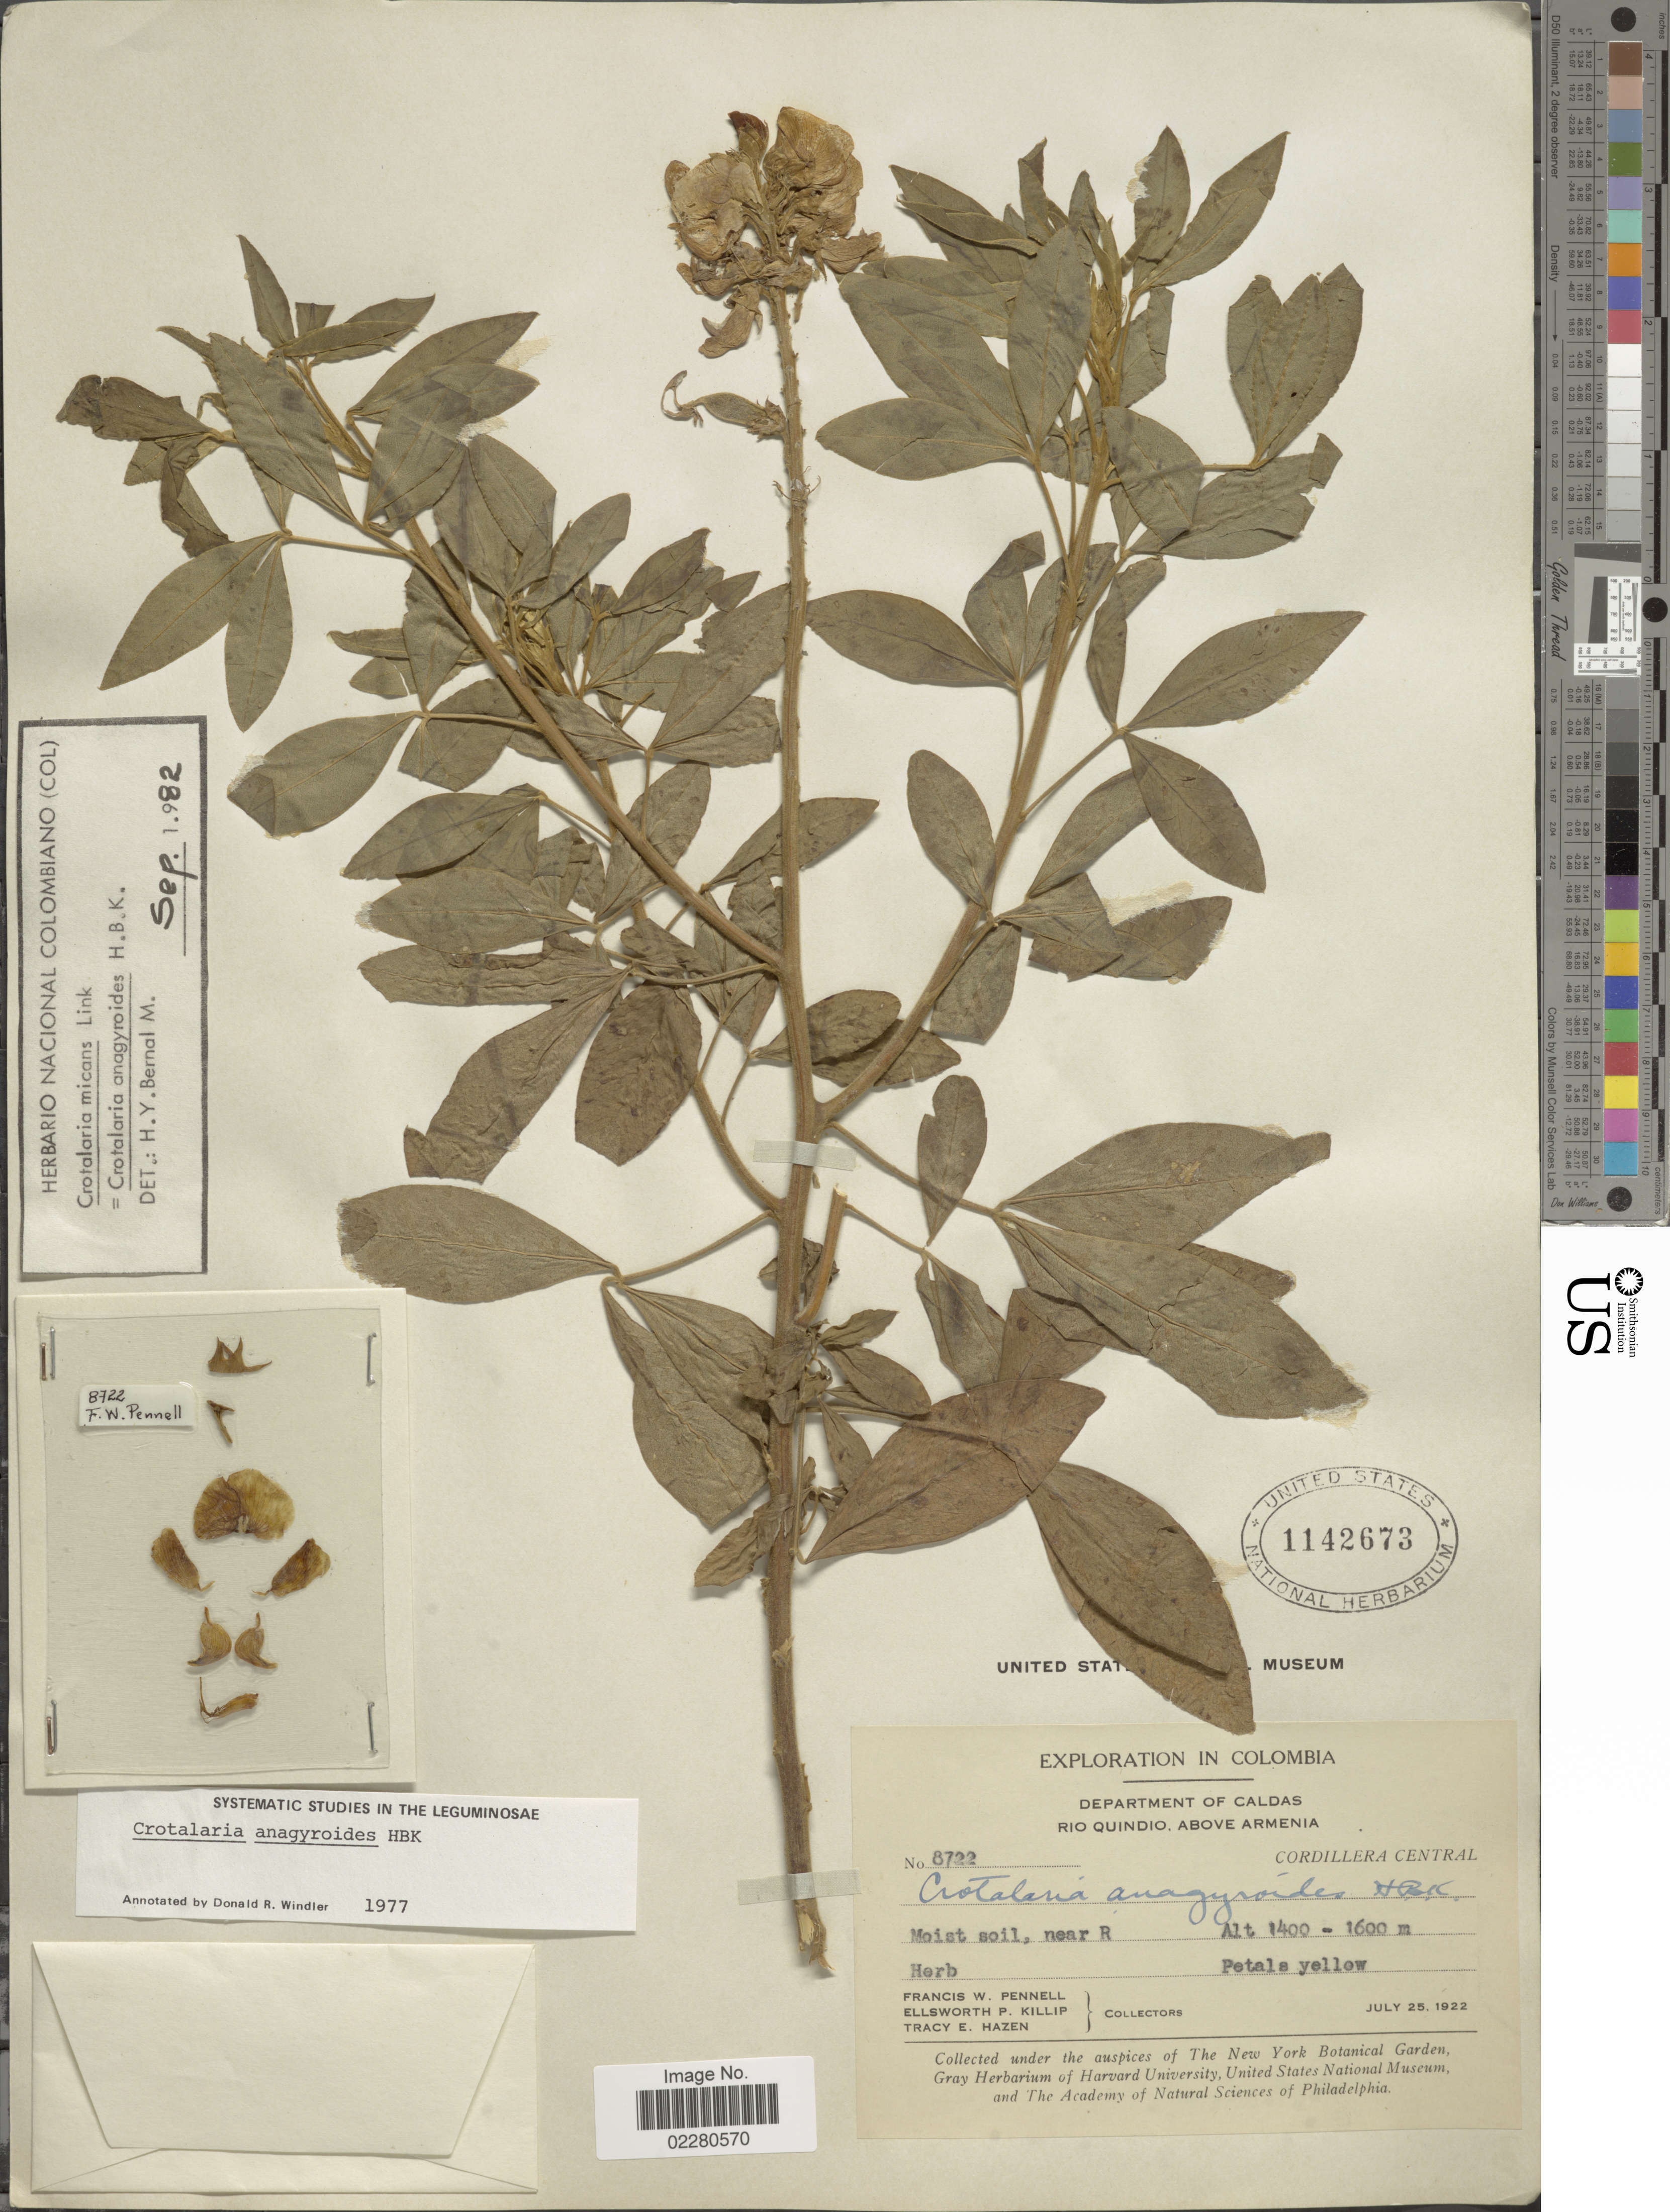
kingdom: Plantae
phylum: Tracheophyta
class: Magnoliopsida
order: Fabales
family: Fabaceae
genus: Crotalaria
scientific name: Crotalaria anagyroides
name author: Kunth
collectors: F. W. Pennell, E. P. Killip & T. E. Hazen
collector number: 8722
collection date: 1922-07-25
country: Colombia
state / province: Caldas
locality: Department of Caldas. Rio Quindio, above Armenia. Cordillera Central. Moist soil, near R.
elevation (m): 1400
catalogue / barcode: US 1142673